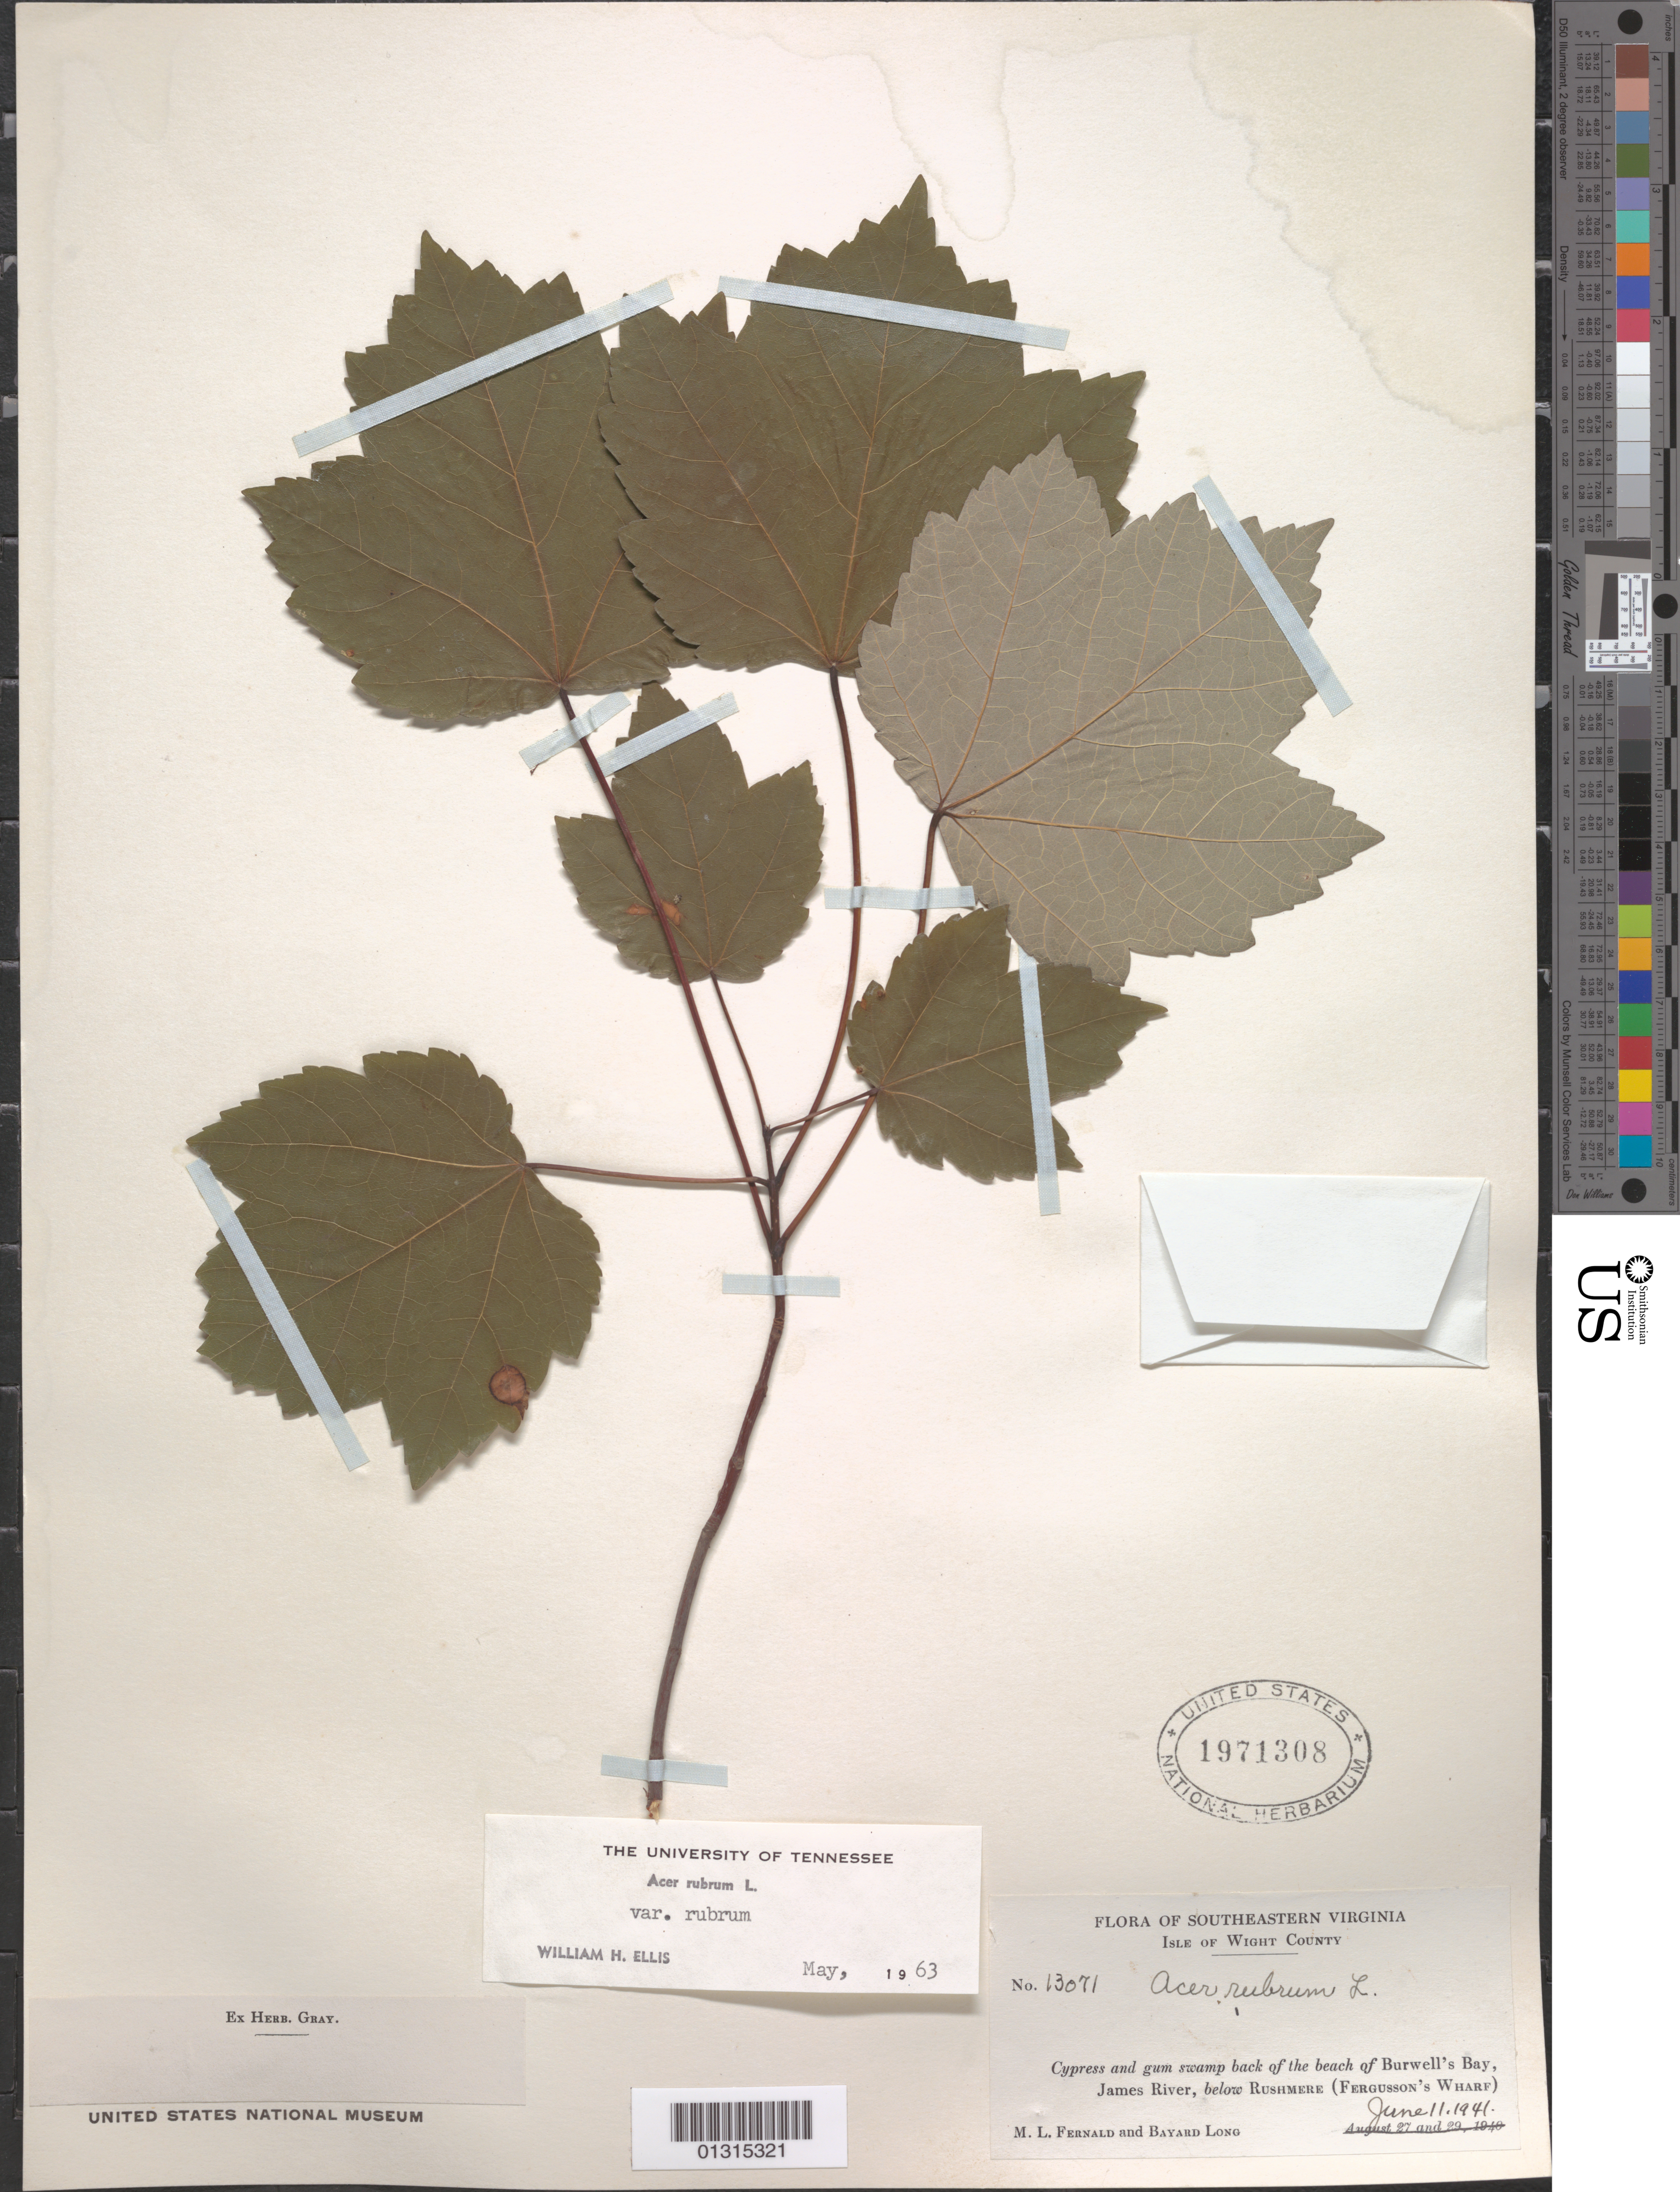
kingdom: Plantae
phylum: Tracheophyta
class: Magnoliopsida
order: Sapindales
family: Sapindaceae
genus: Acer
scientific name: Acer rubrum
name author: L.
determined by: Ellis, W. H.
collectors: M. L. Fernald & B. H. Long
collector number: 13071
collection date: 1941-06-11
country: United States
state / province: Virginia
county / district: Isle of Wight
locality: Isle of Wight County, Burwell's Bay, James River, below Rushmere (Fergusson's Wharf)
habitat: Cypress and gum swamp, back of the beach of bay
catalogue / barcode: US 1971308